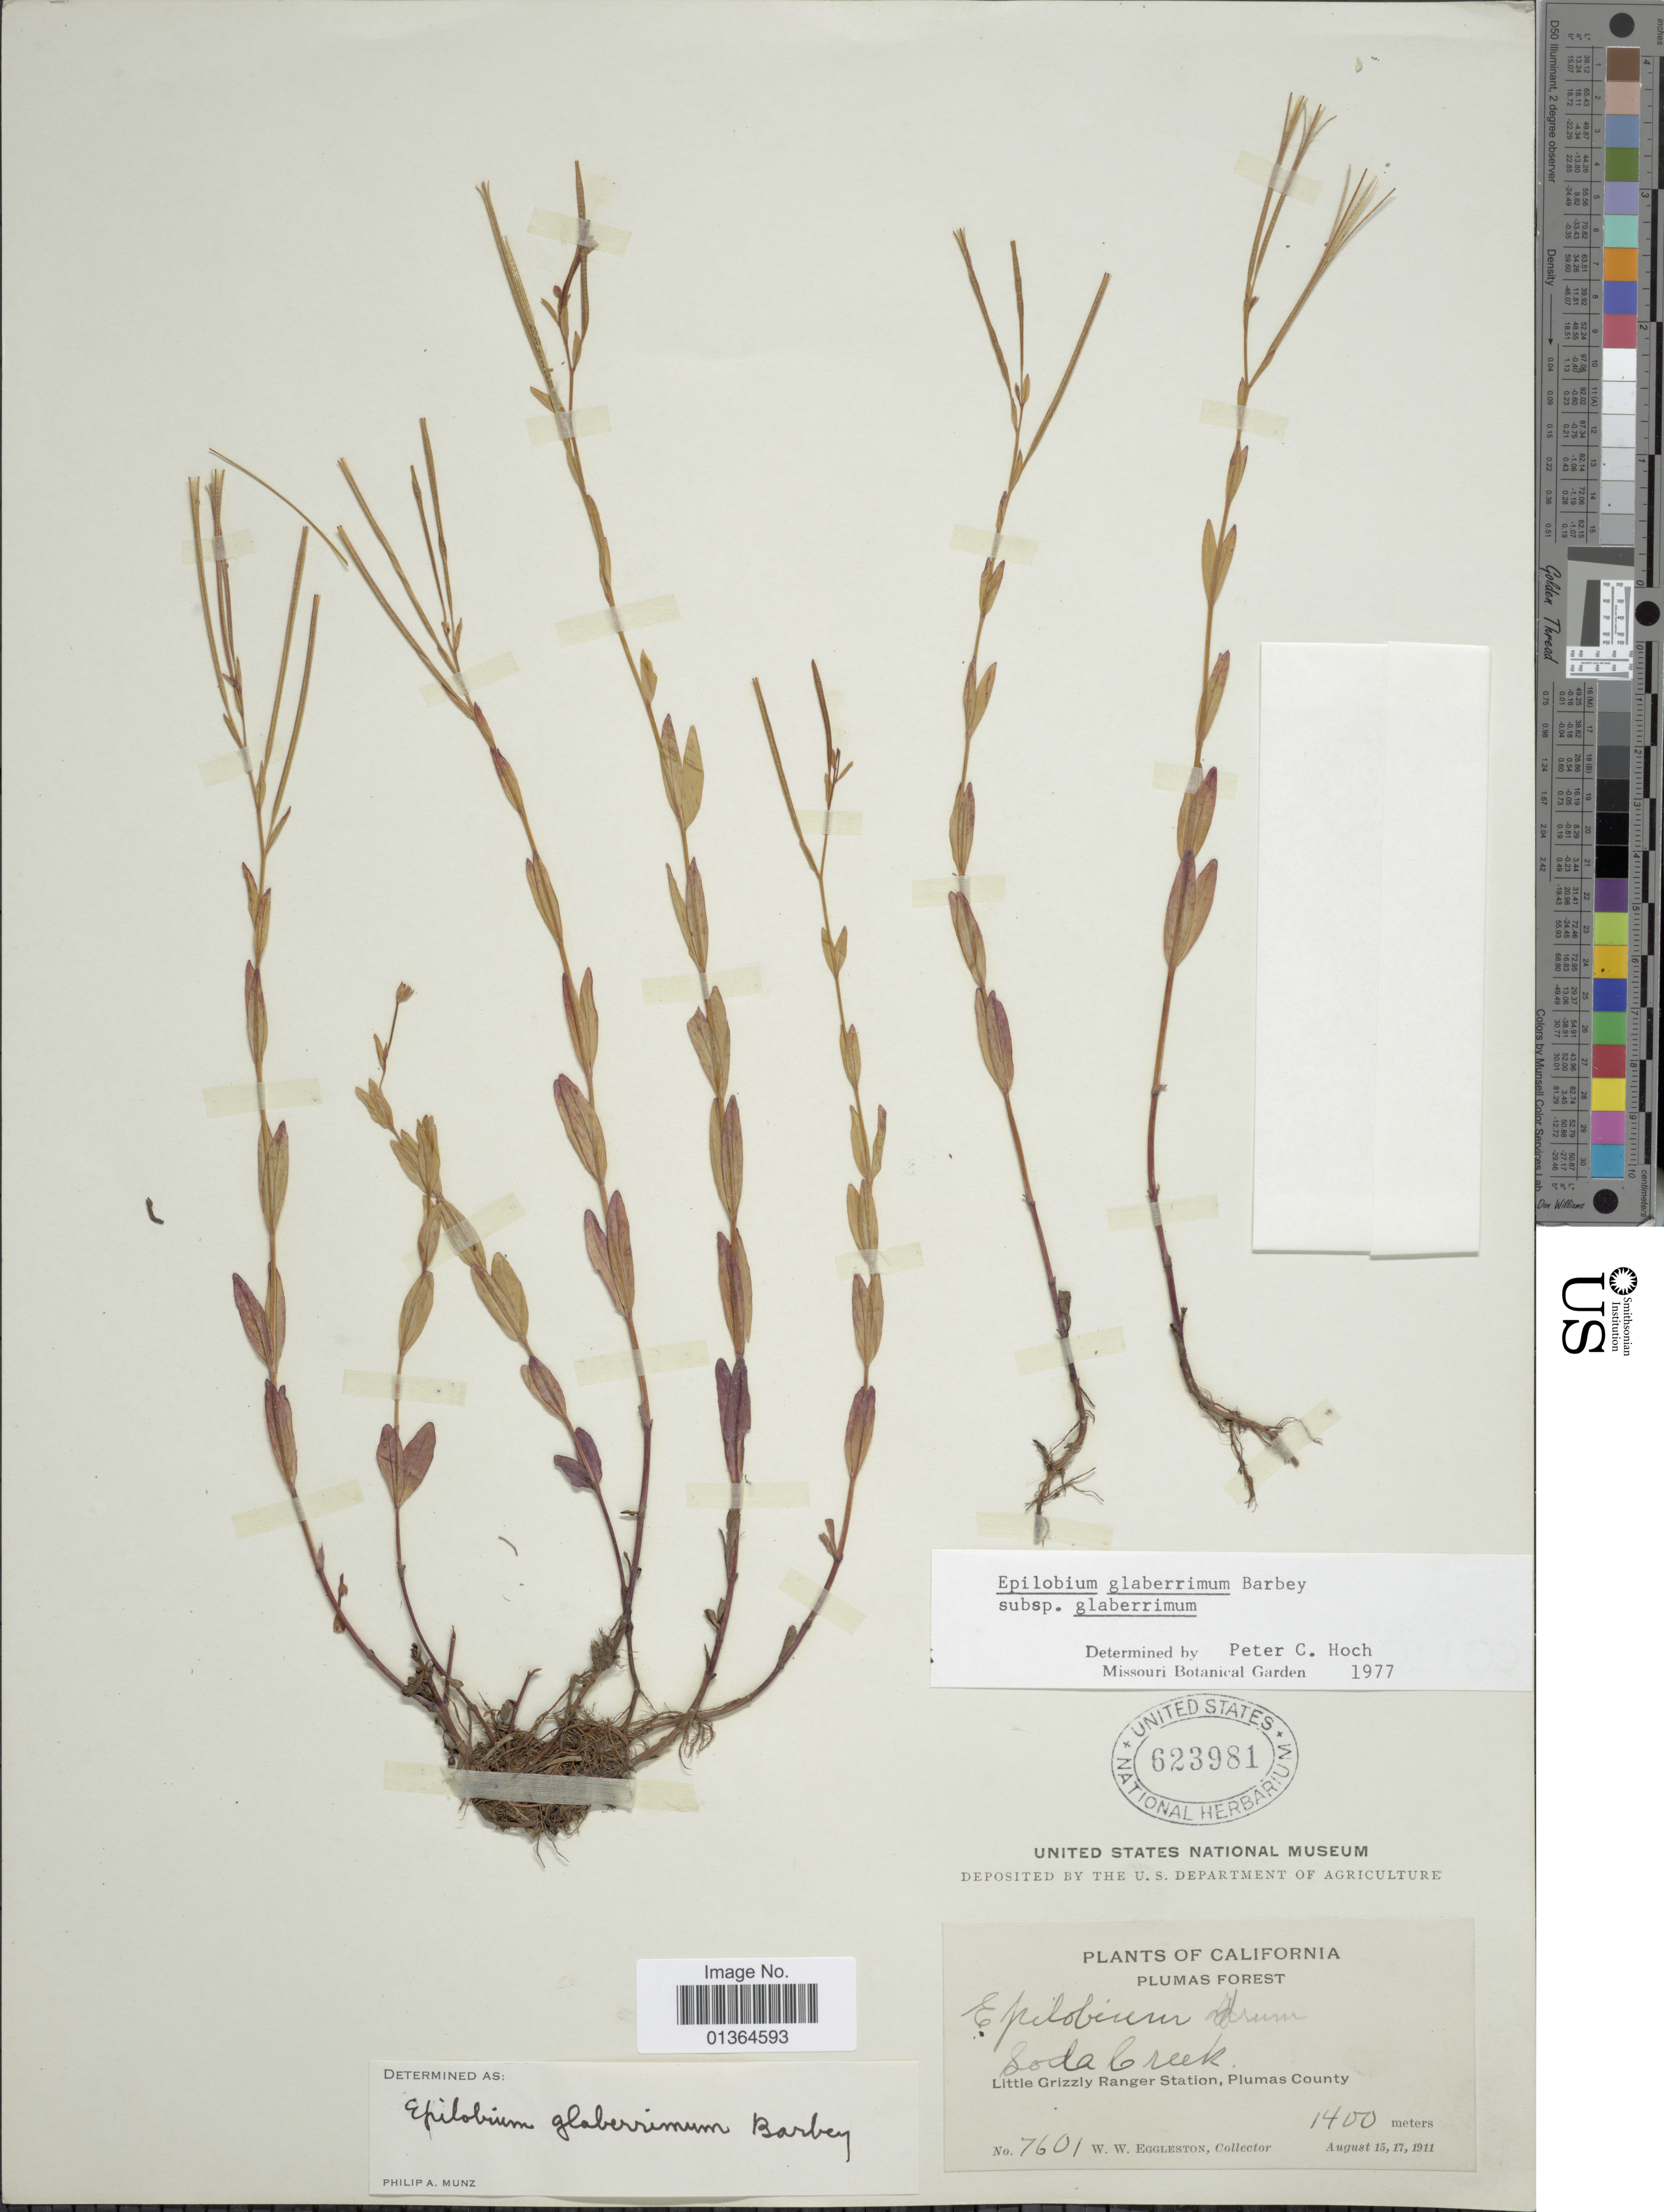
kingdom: Plantae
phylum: Tracheophyta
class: Magnoliopsida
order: Myrtales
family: Onagraceae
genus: Epilobium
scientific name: Epilobium glaberrimum subsp. glaberrimum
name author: Barbey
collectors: W. W. Eggleston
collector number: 7601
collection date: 1911-08-15/1911-08-17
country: United States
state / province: California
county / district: Plumas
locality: Plumas Forest. Soda Creek. Little Grizzly Ranger Station.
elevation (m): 1400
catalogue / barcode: US 623981